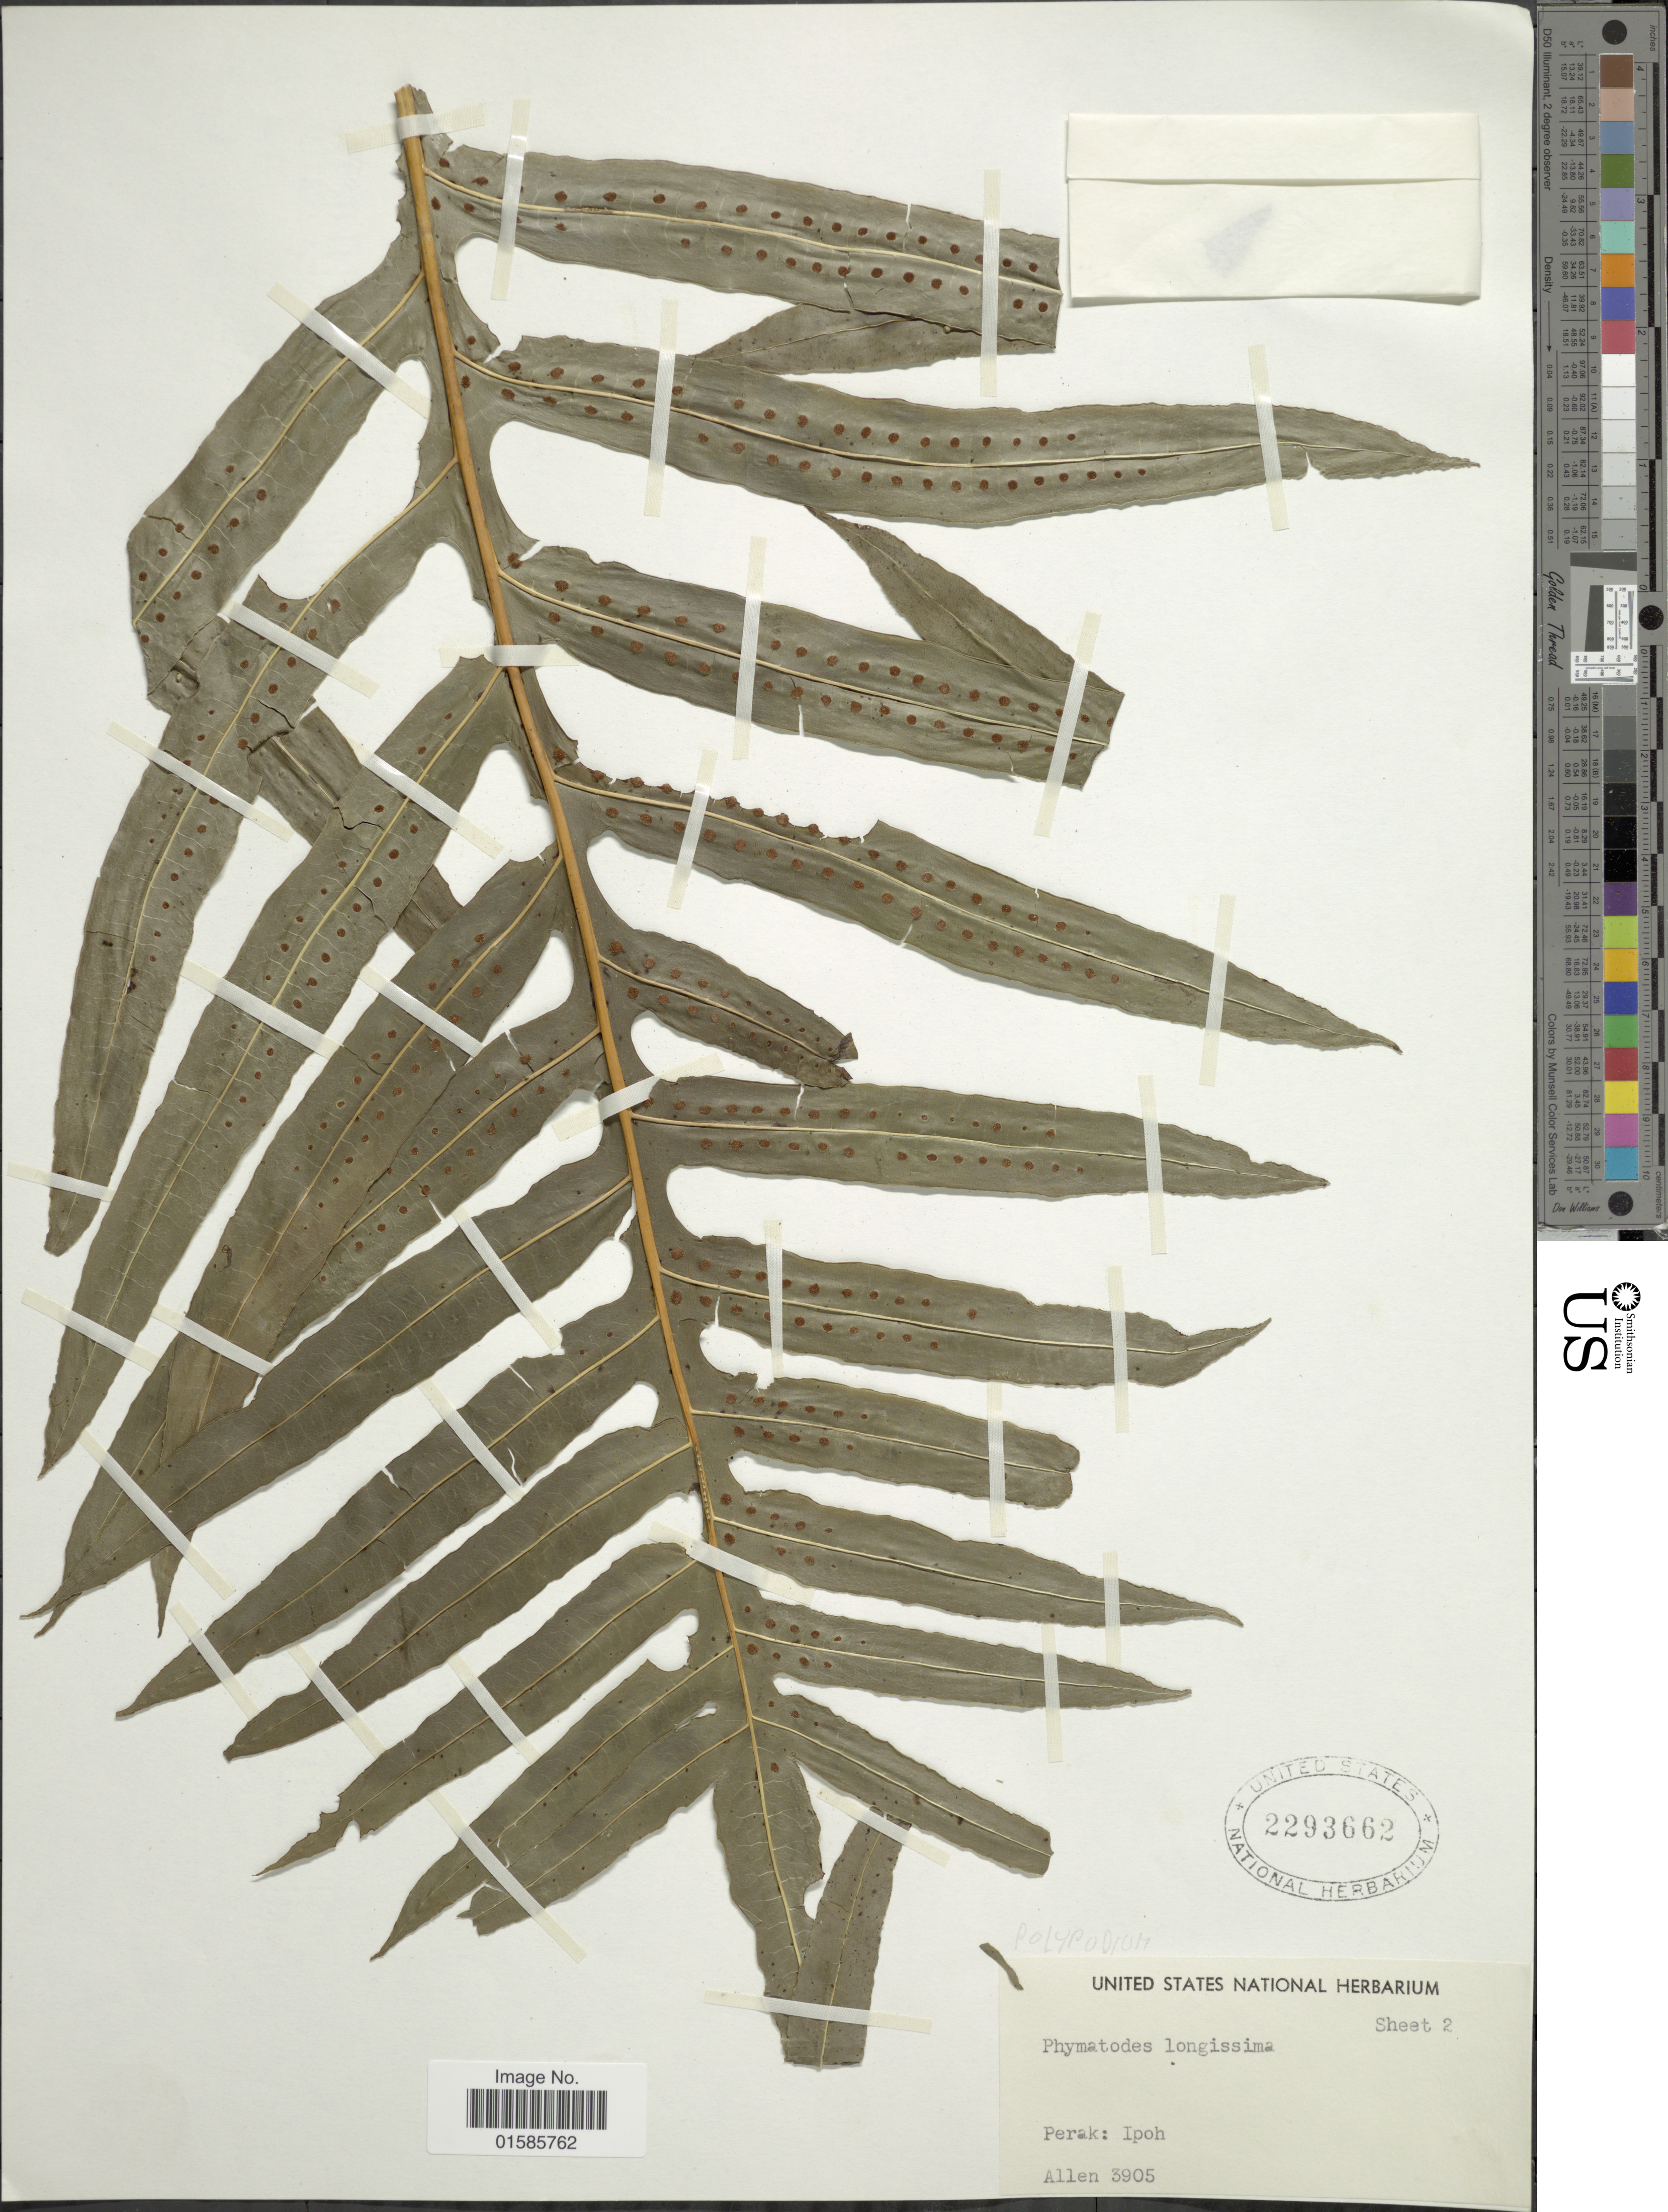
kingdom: Plantae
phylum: Tracheophyta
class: Polypodiopsida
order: Polypodiales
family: Polypodiaceae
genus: Microsorum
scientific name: Microsorum longissimum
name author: Fée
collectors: -- Allen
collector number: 3905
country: Malaysia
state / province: Perak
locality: Ipoh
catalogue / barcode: US 2293662